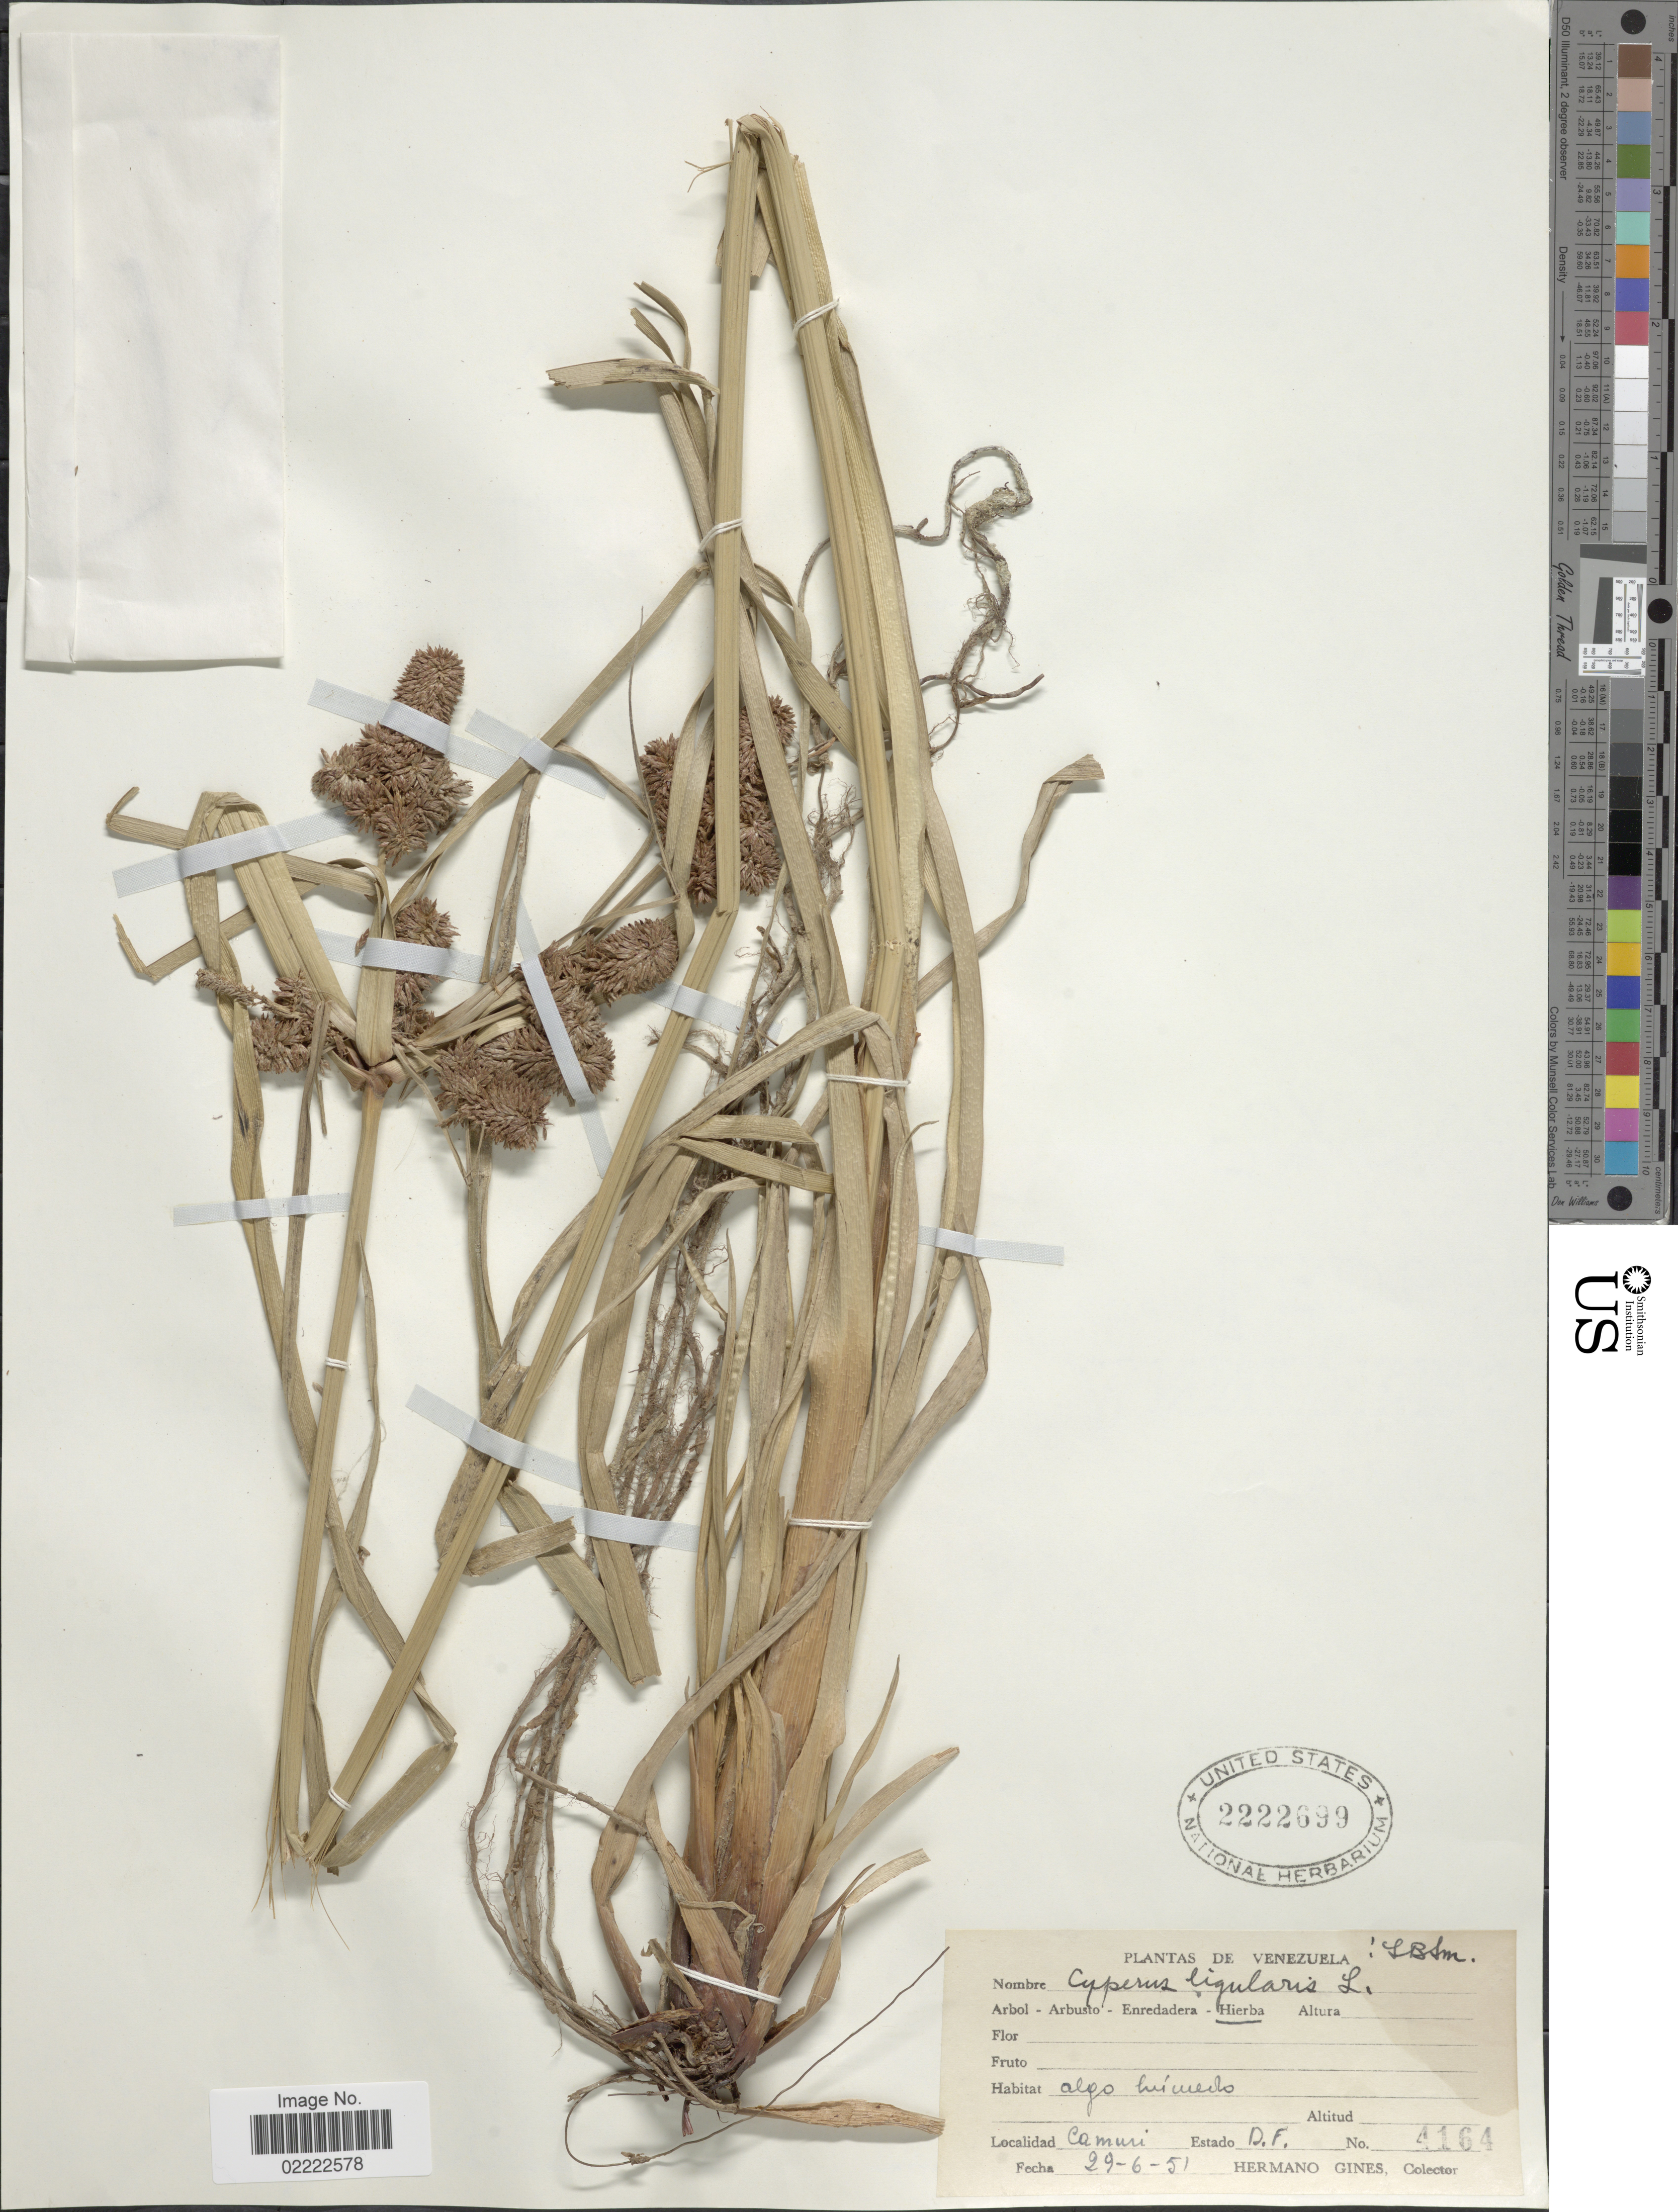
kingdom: Plantae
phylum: Tracheophyta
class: Liliopsida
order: Poales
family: Cyperaceae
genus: Cyperus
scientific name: Cyperus ligularis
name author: L.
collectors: Bro. Gines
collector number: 4164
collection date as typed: Transcribed d/m/y: 29/6/51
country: Venezuela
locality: Camuri, Estado D.F.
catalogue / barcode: US 2222699